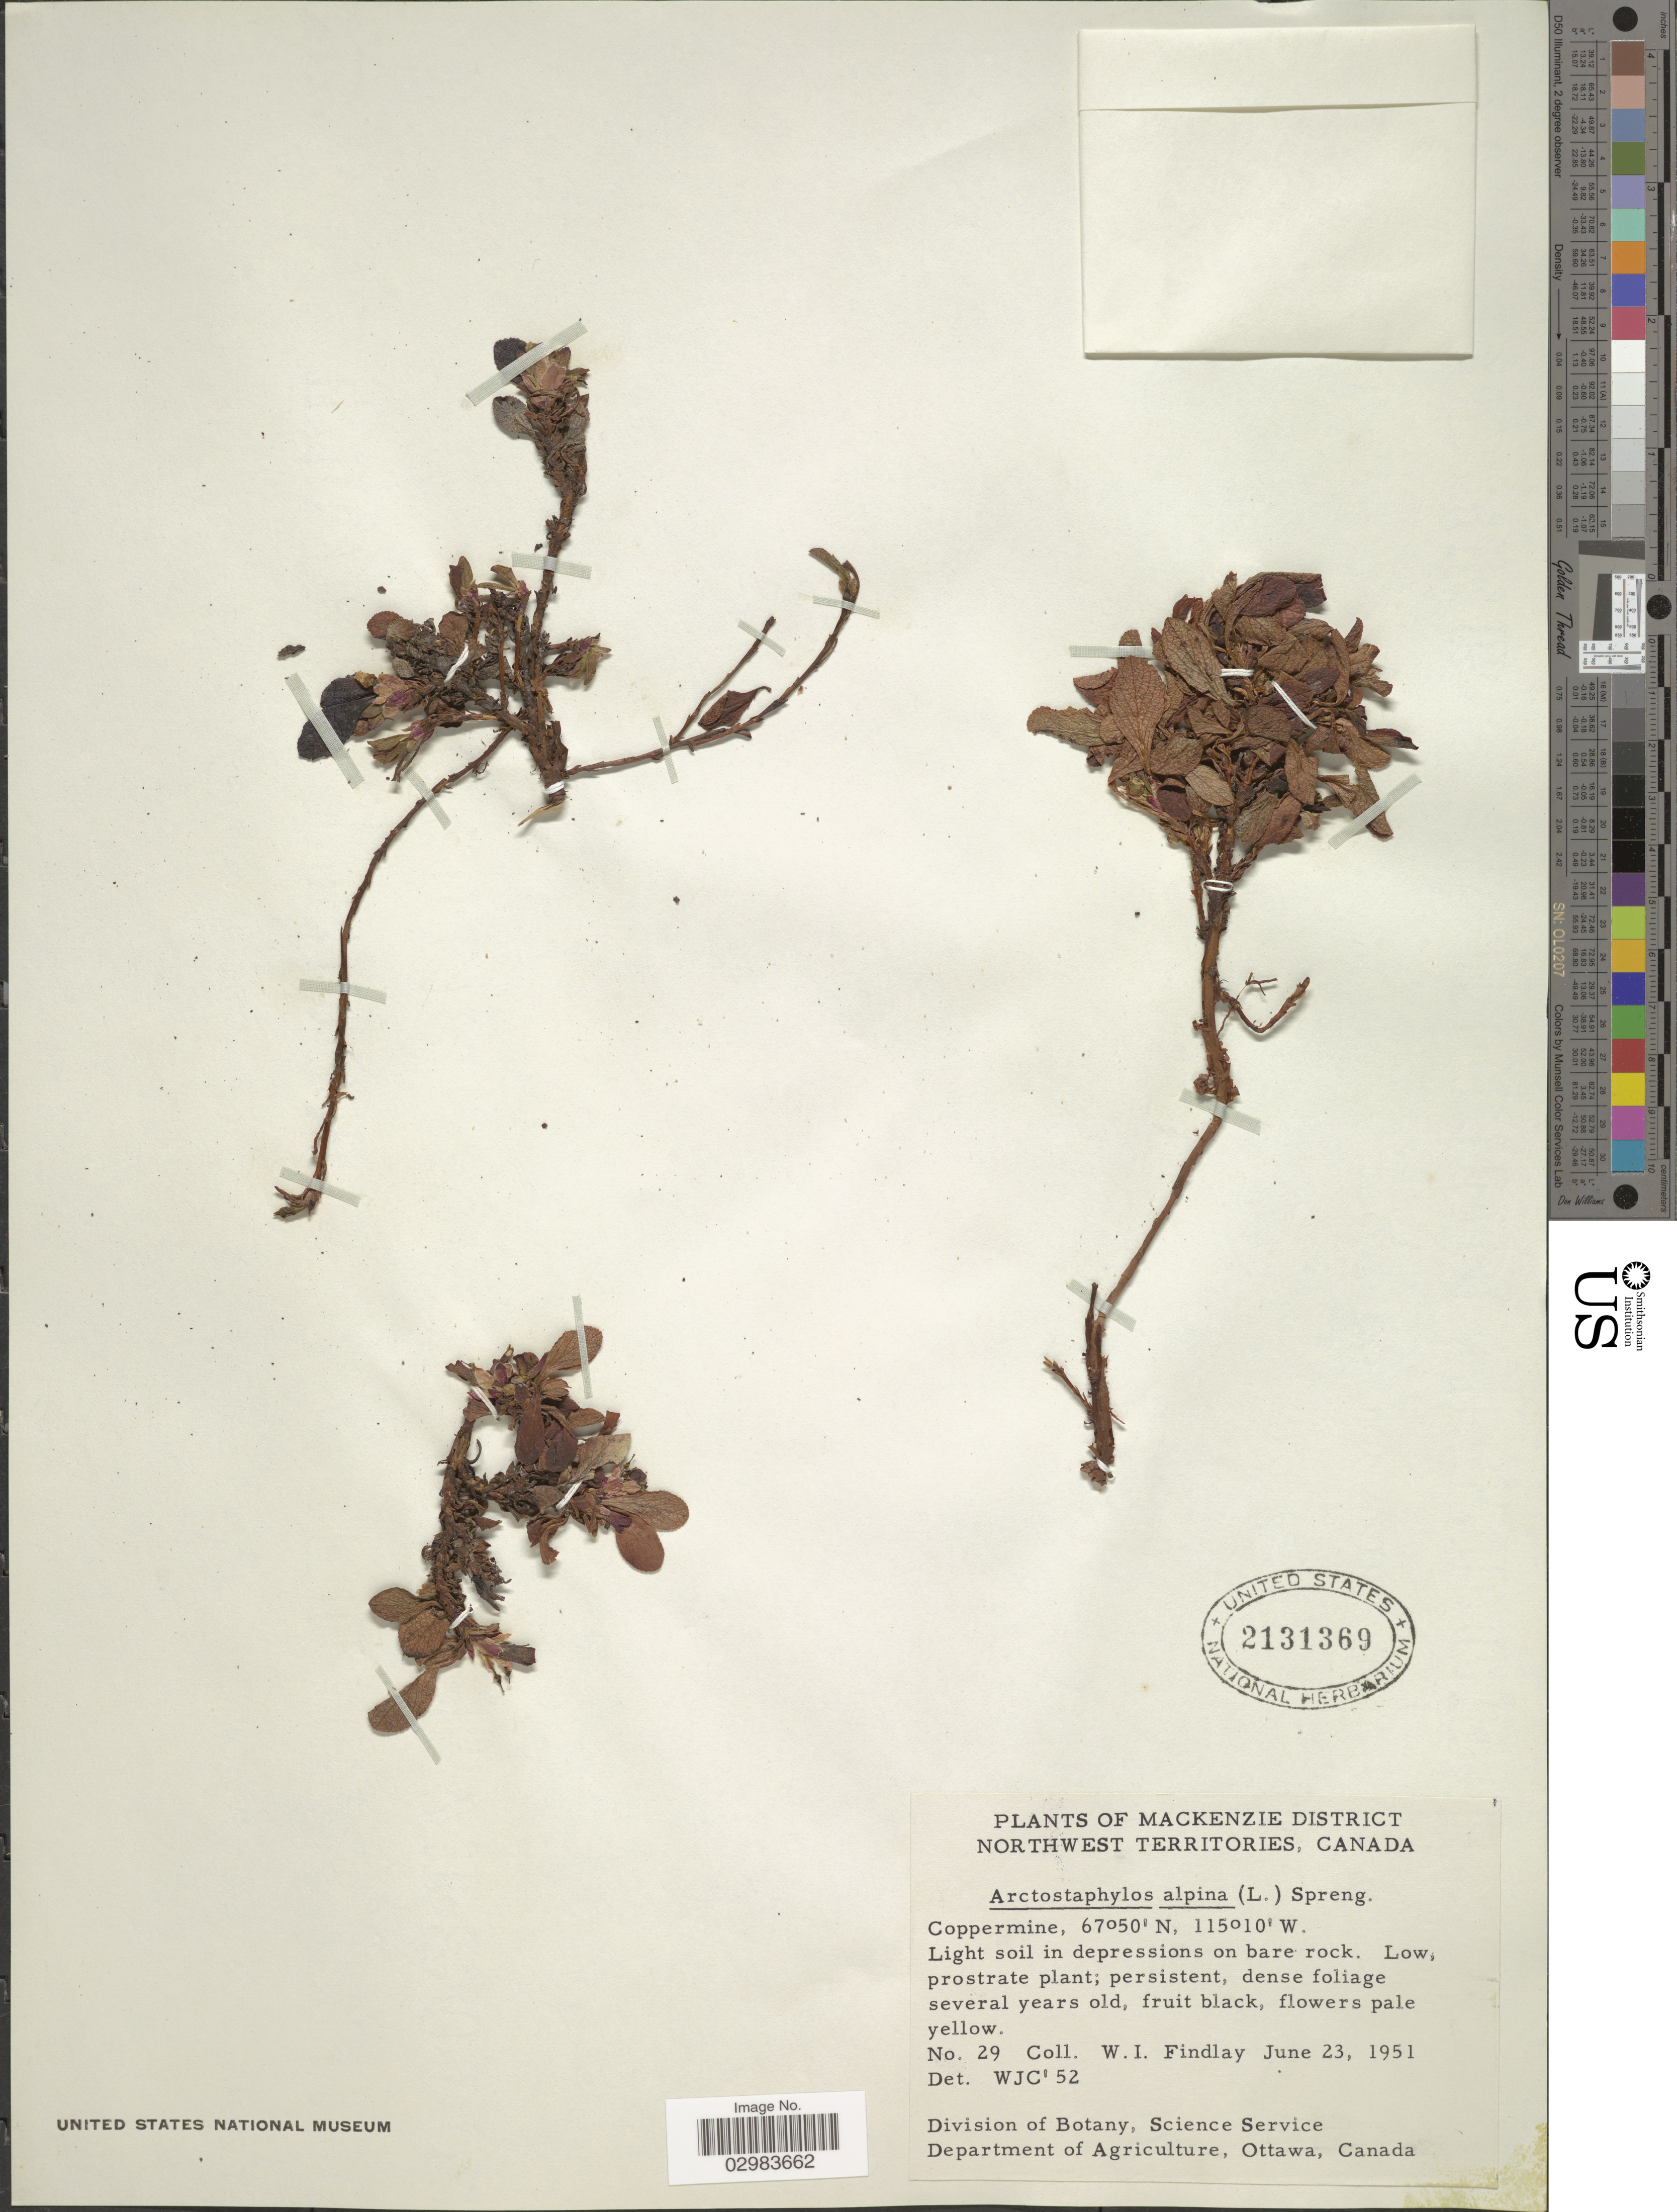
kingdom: Plantae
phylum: Tracheophyta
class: Magnoliopsida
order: Ericales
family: Ericaceae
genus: Arctostaphylos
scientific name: Arctostaphylos alpina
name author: (L.) Spreng.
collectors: W. Findlay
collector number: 29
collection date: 1951-06-23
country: Canada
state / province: Northwest Territories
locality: Mackenzie District. Coppermine.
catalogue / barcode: US 2131369